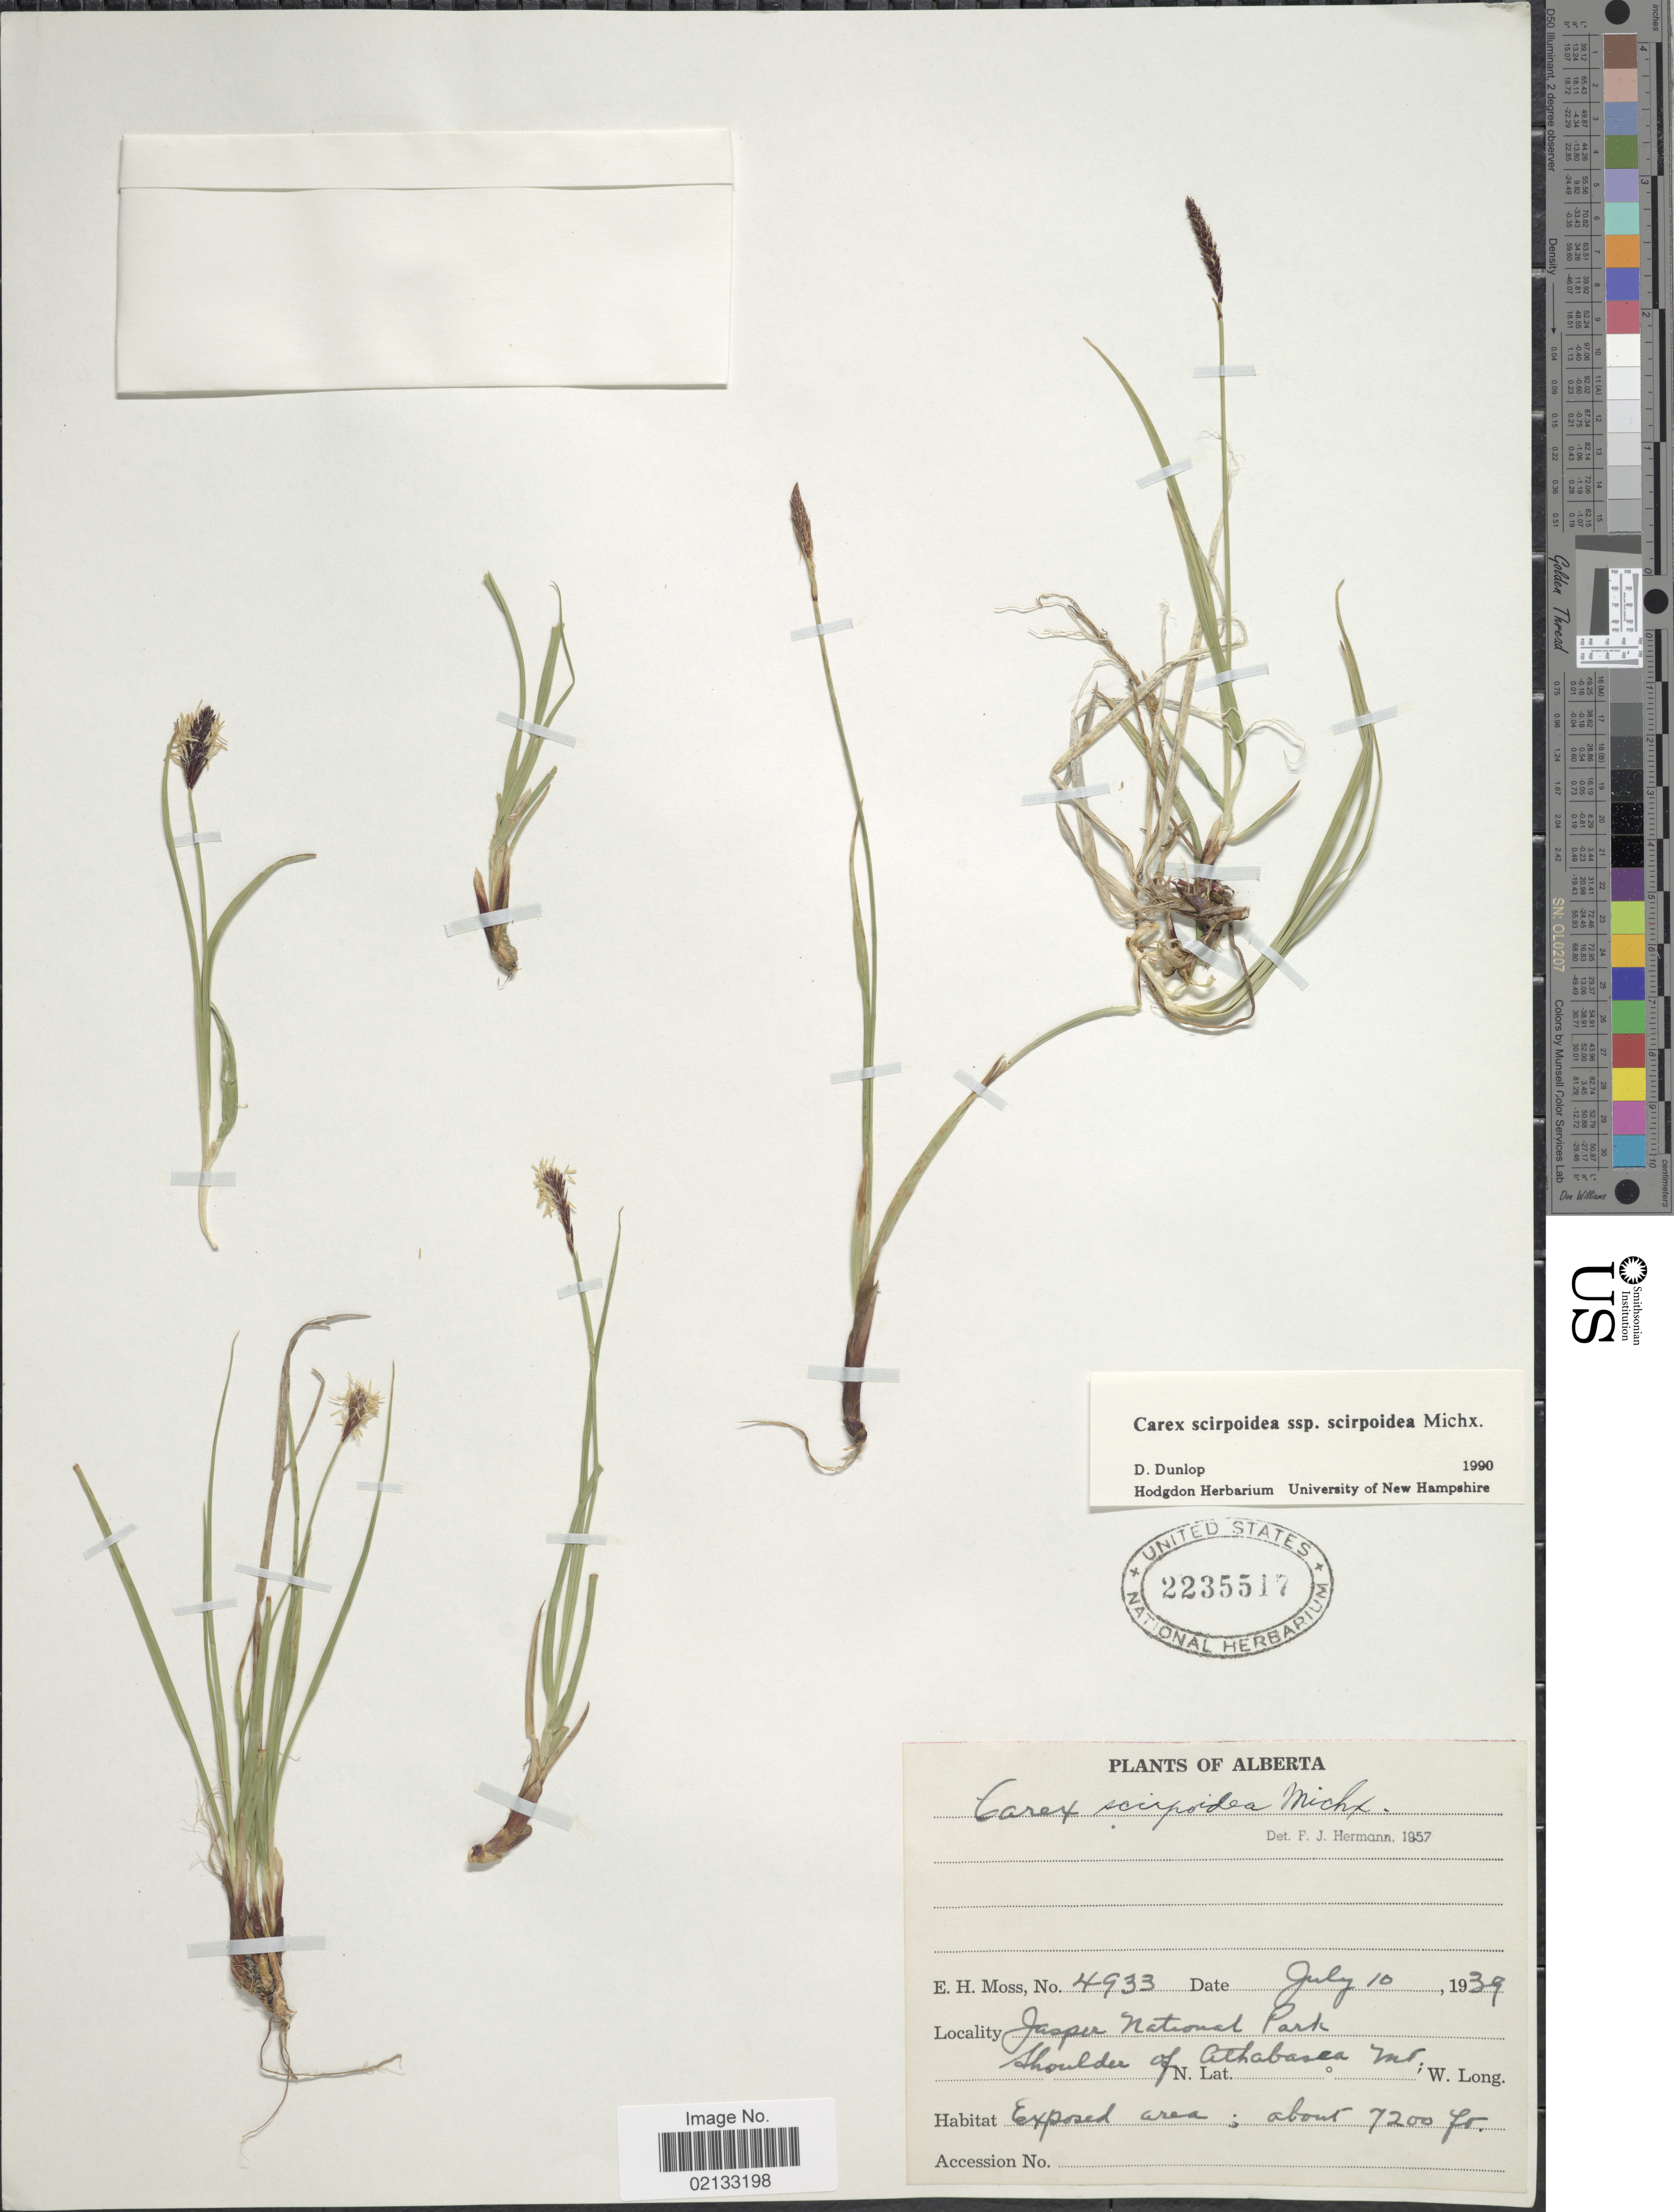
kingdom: Plantae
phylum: Tracheophyta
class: Liliopsida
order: Poales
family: Cyperaceae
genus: Carex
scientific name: Carex scirpoidea subsp. scirpoidea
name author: Michx.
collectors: E. Moss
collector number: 4933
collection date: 1939-07-10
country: Canada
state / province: Alberta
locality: Jasper National Park. Shoulder of Athabasca Mt.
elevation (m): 2195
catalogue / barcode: US 2235517